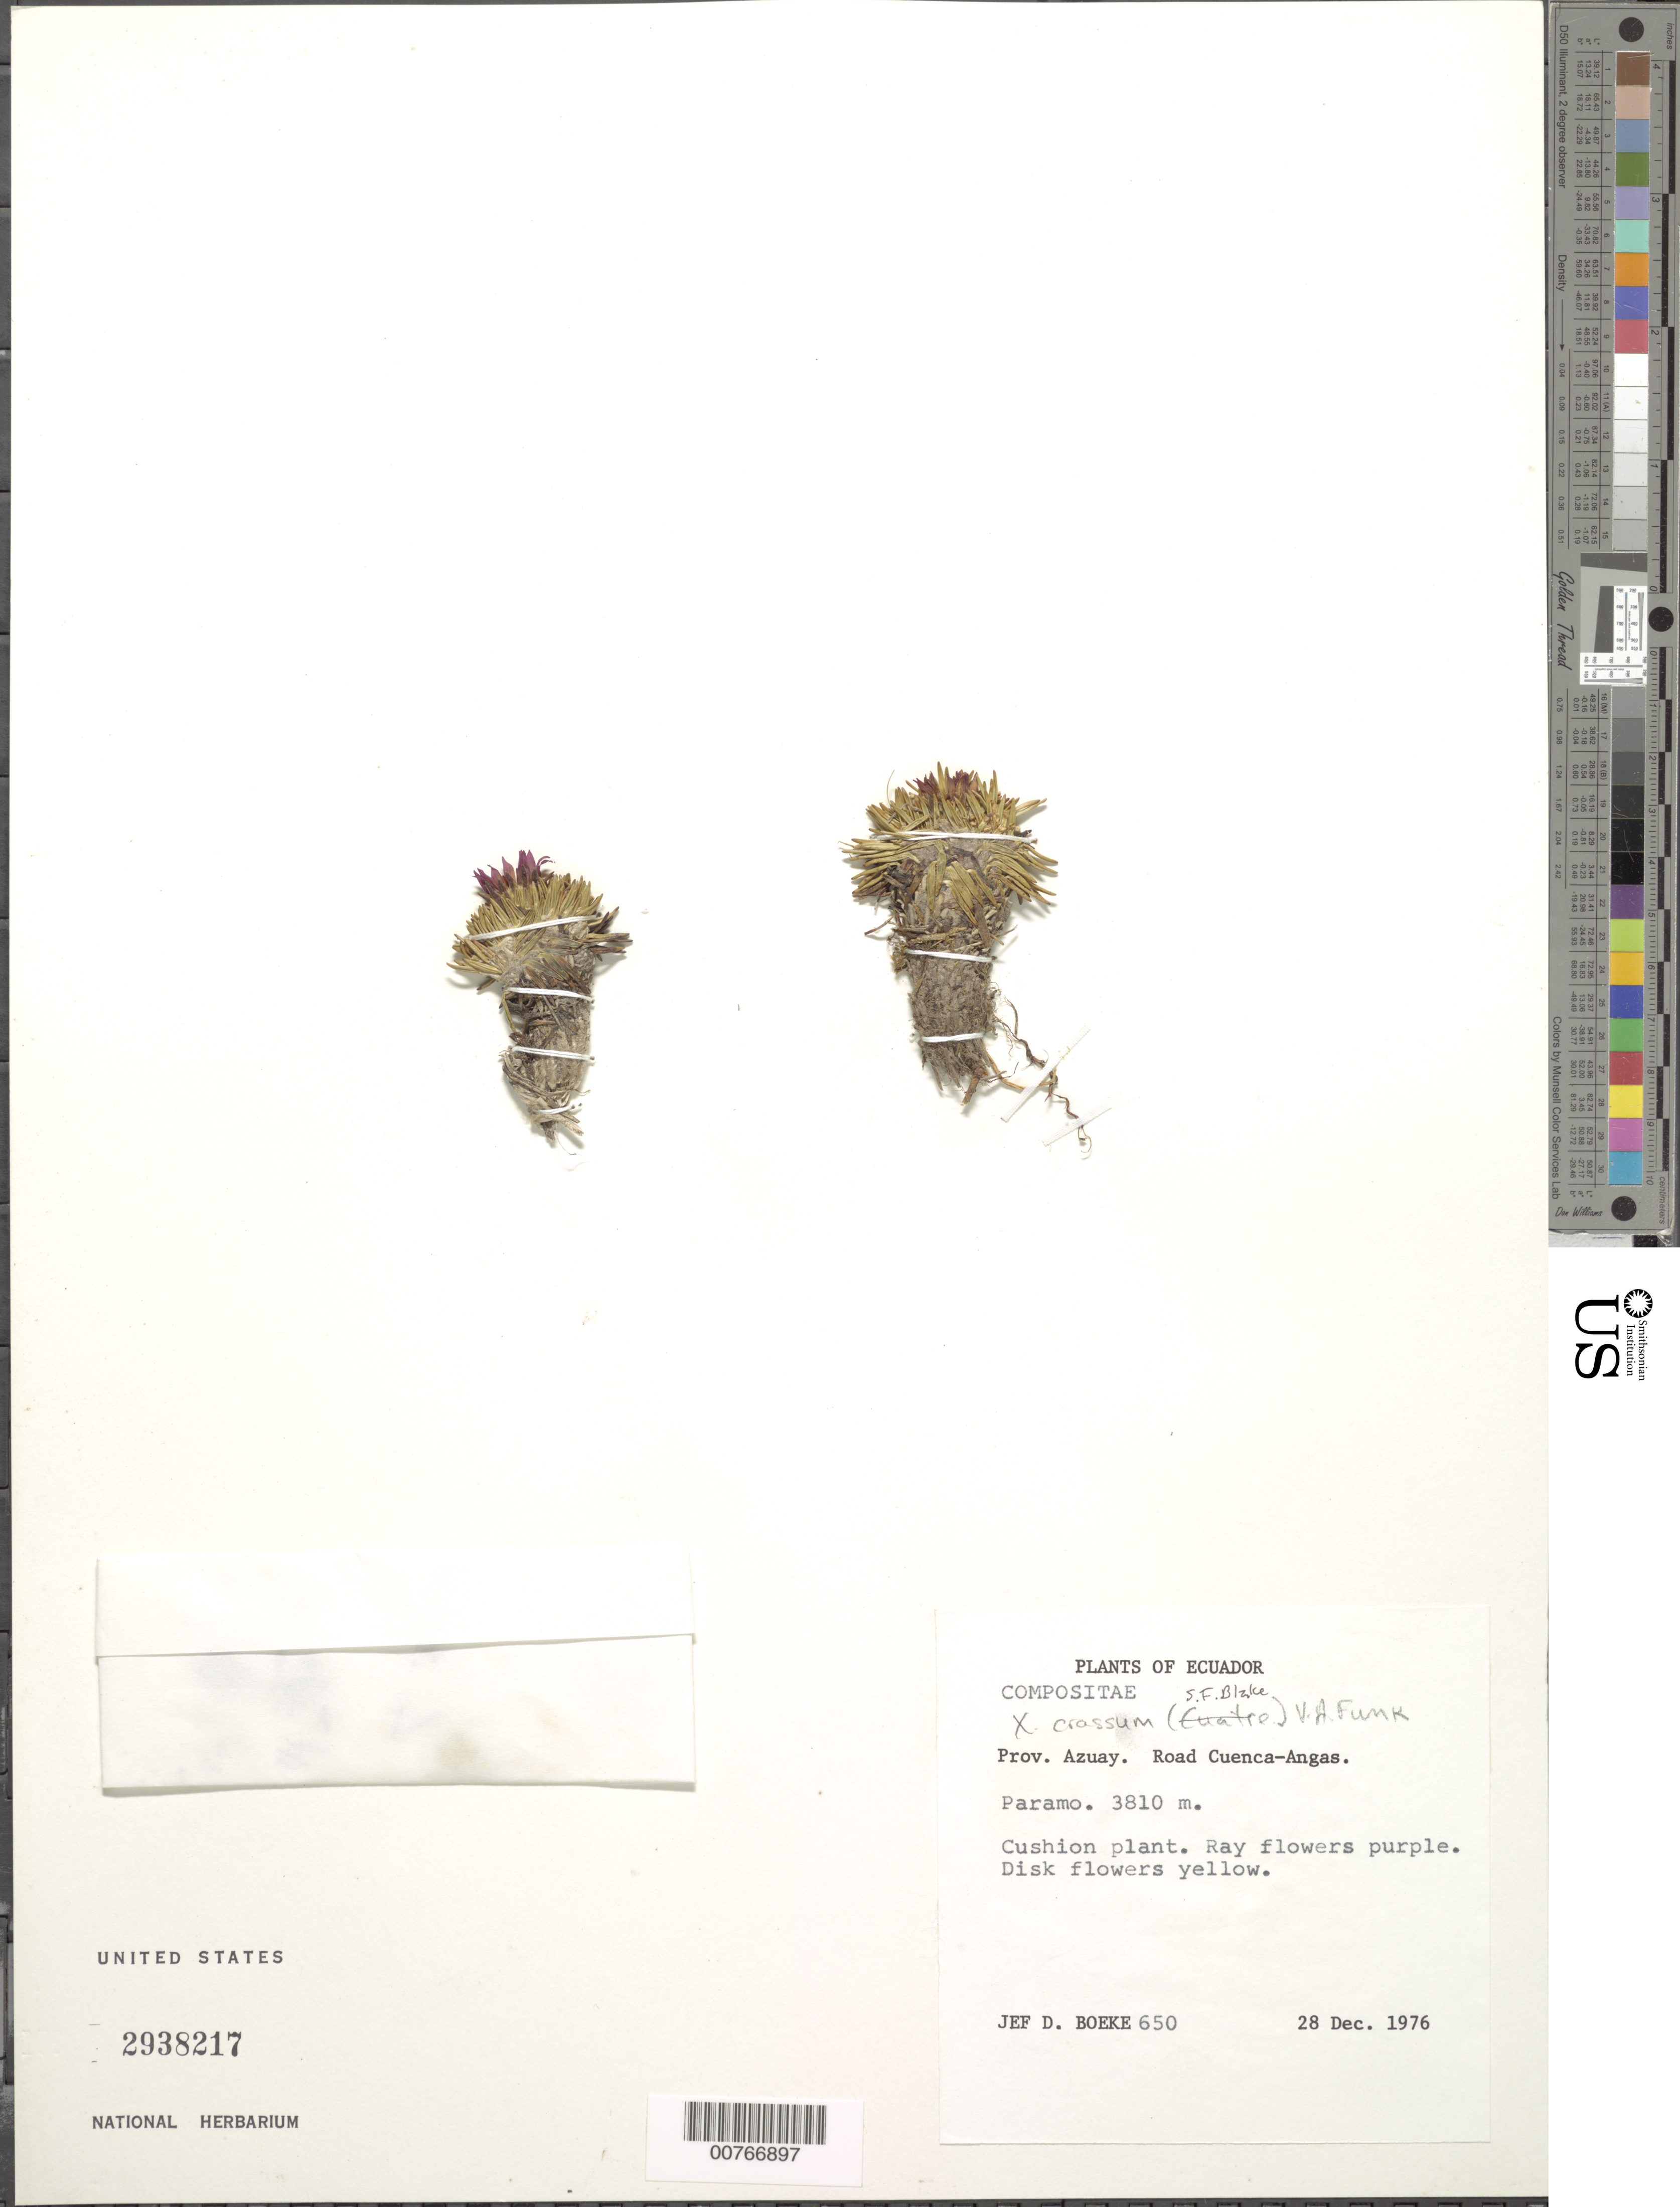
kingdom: Plantae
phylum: Tracheophyta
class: Magnoliopsida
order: Asterales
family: Asteraceae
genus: Xenophyllum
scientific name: Xenophyllum roseum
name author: (Hieron.) V.A. Funk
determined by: Calvo, Joel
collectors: J. D. Boeke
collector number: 650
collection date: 1976-12-26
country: Ecuador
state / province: Azuay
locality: Cuenca to Angas road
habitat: Paramo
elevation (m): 3810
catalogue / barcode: US 2938217